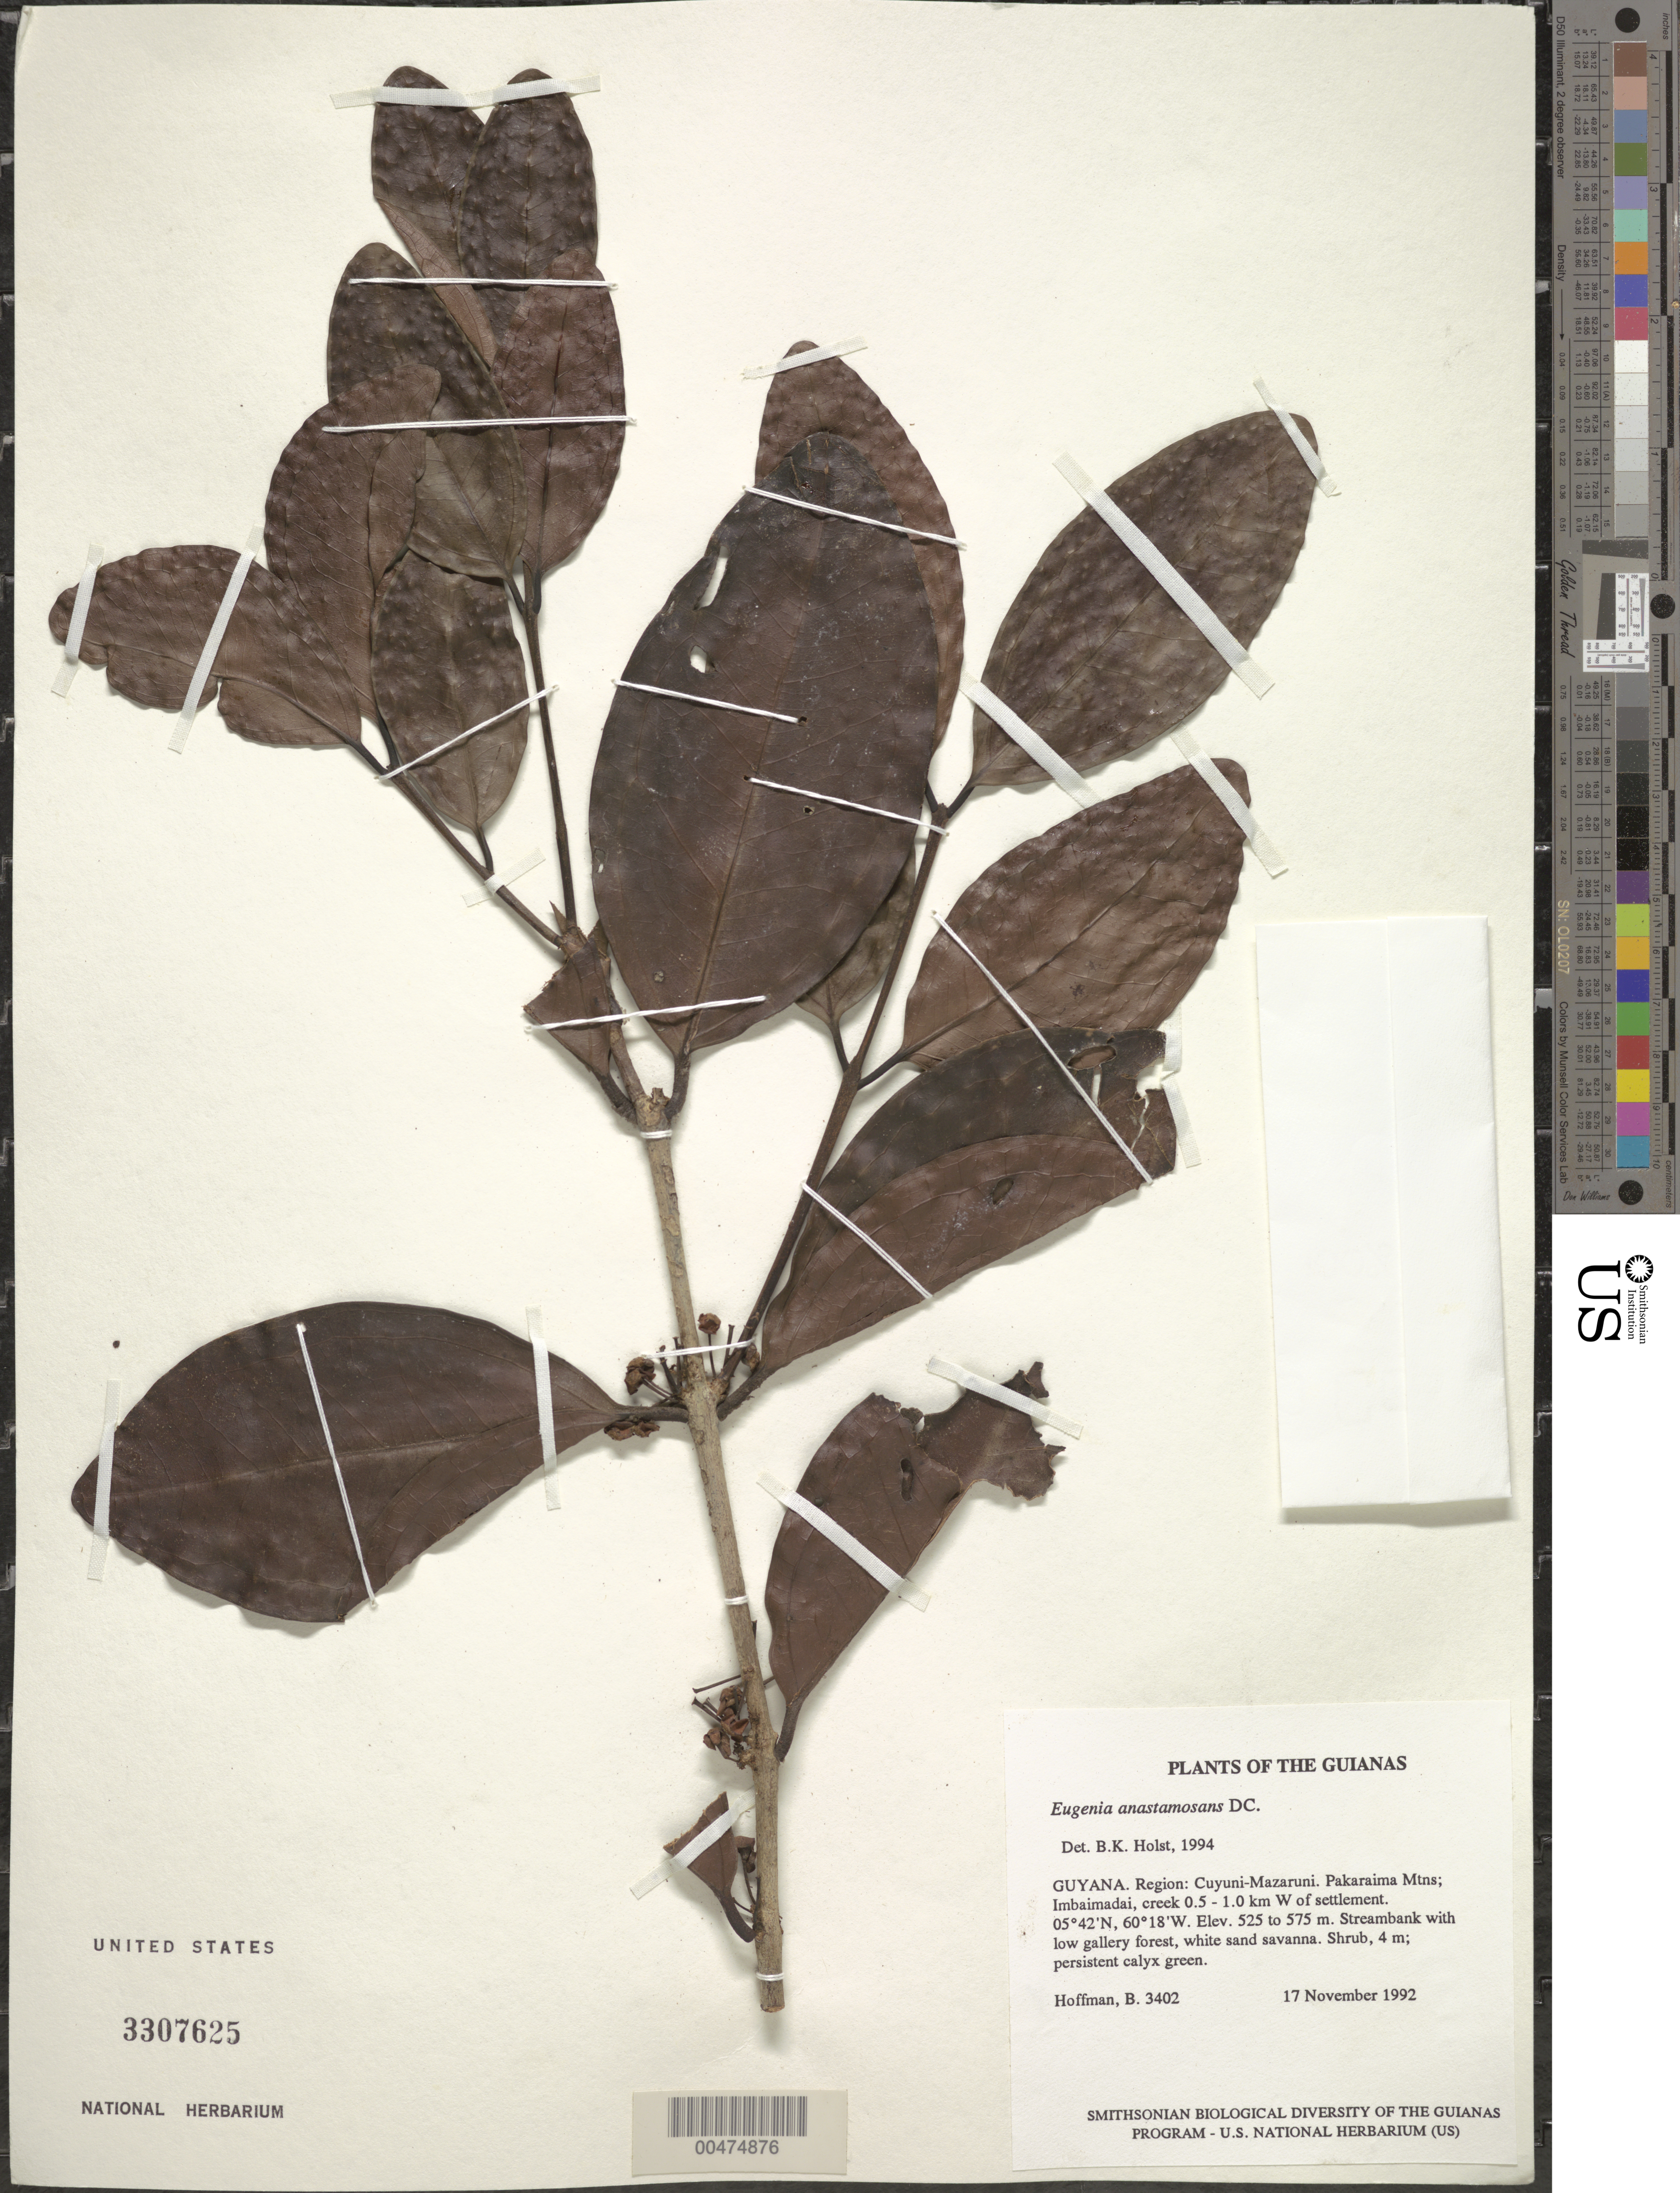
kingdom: Plantae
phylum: Tracheophyta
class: Magnoliopsida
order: Myrtales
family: Myrtaceae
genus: Eugenia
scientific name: Eugenia anastomosans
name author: DC.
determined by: Holst, Bruce K.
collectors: B. Hoffman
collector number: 3402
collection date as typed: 17 November 1992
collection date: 1992-11-17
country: Guyana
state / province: Cuyuni-Mazaruni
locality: Pakaraima Mountains; Imbaimadai, creek 0.5 - 1.0 km W of settlement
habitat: Streambank with low gallery forest, white sand savanna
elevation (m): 525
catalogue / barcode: US 3307625